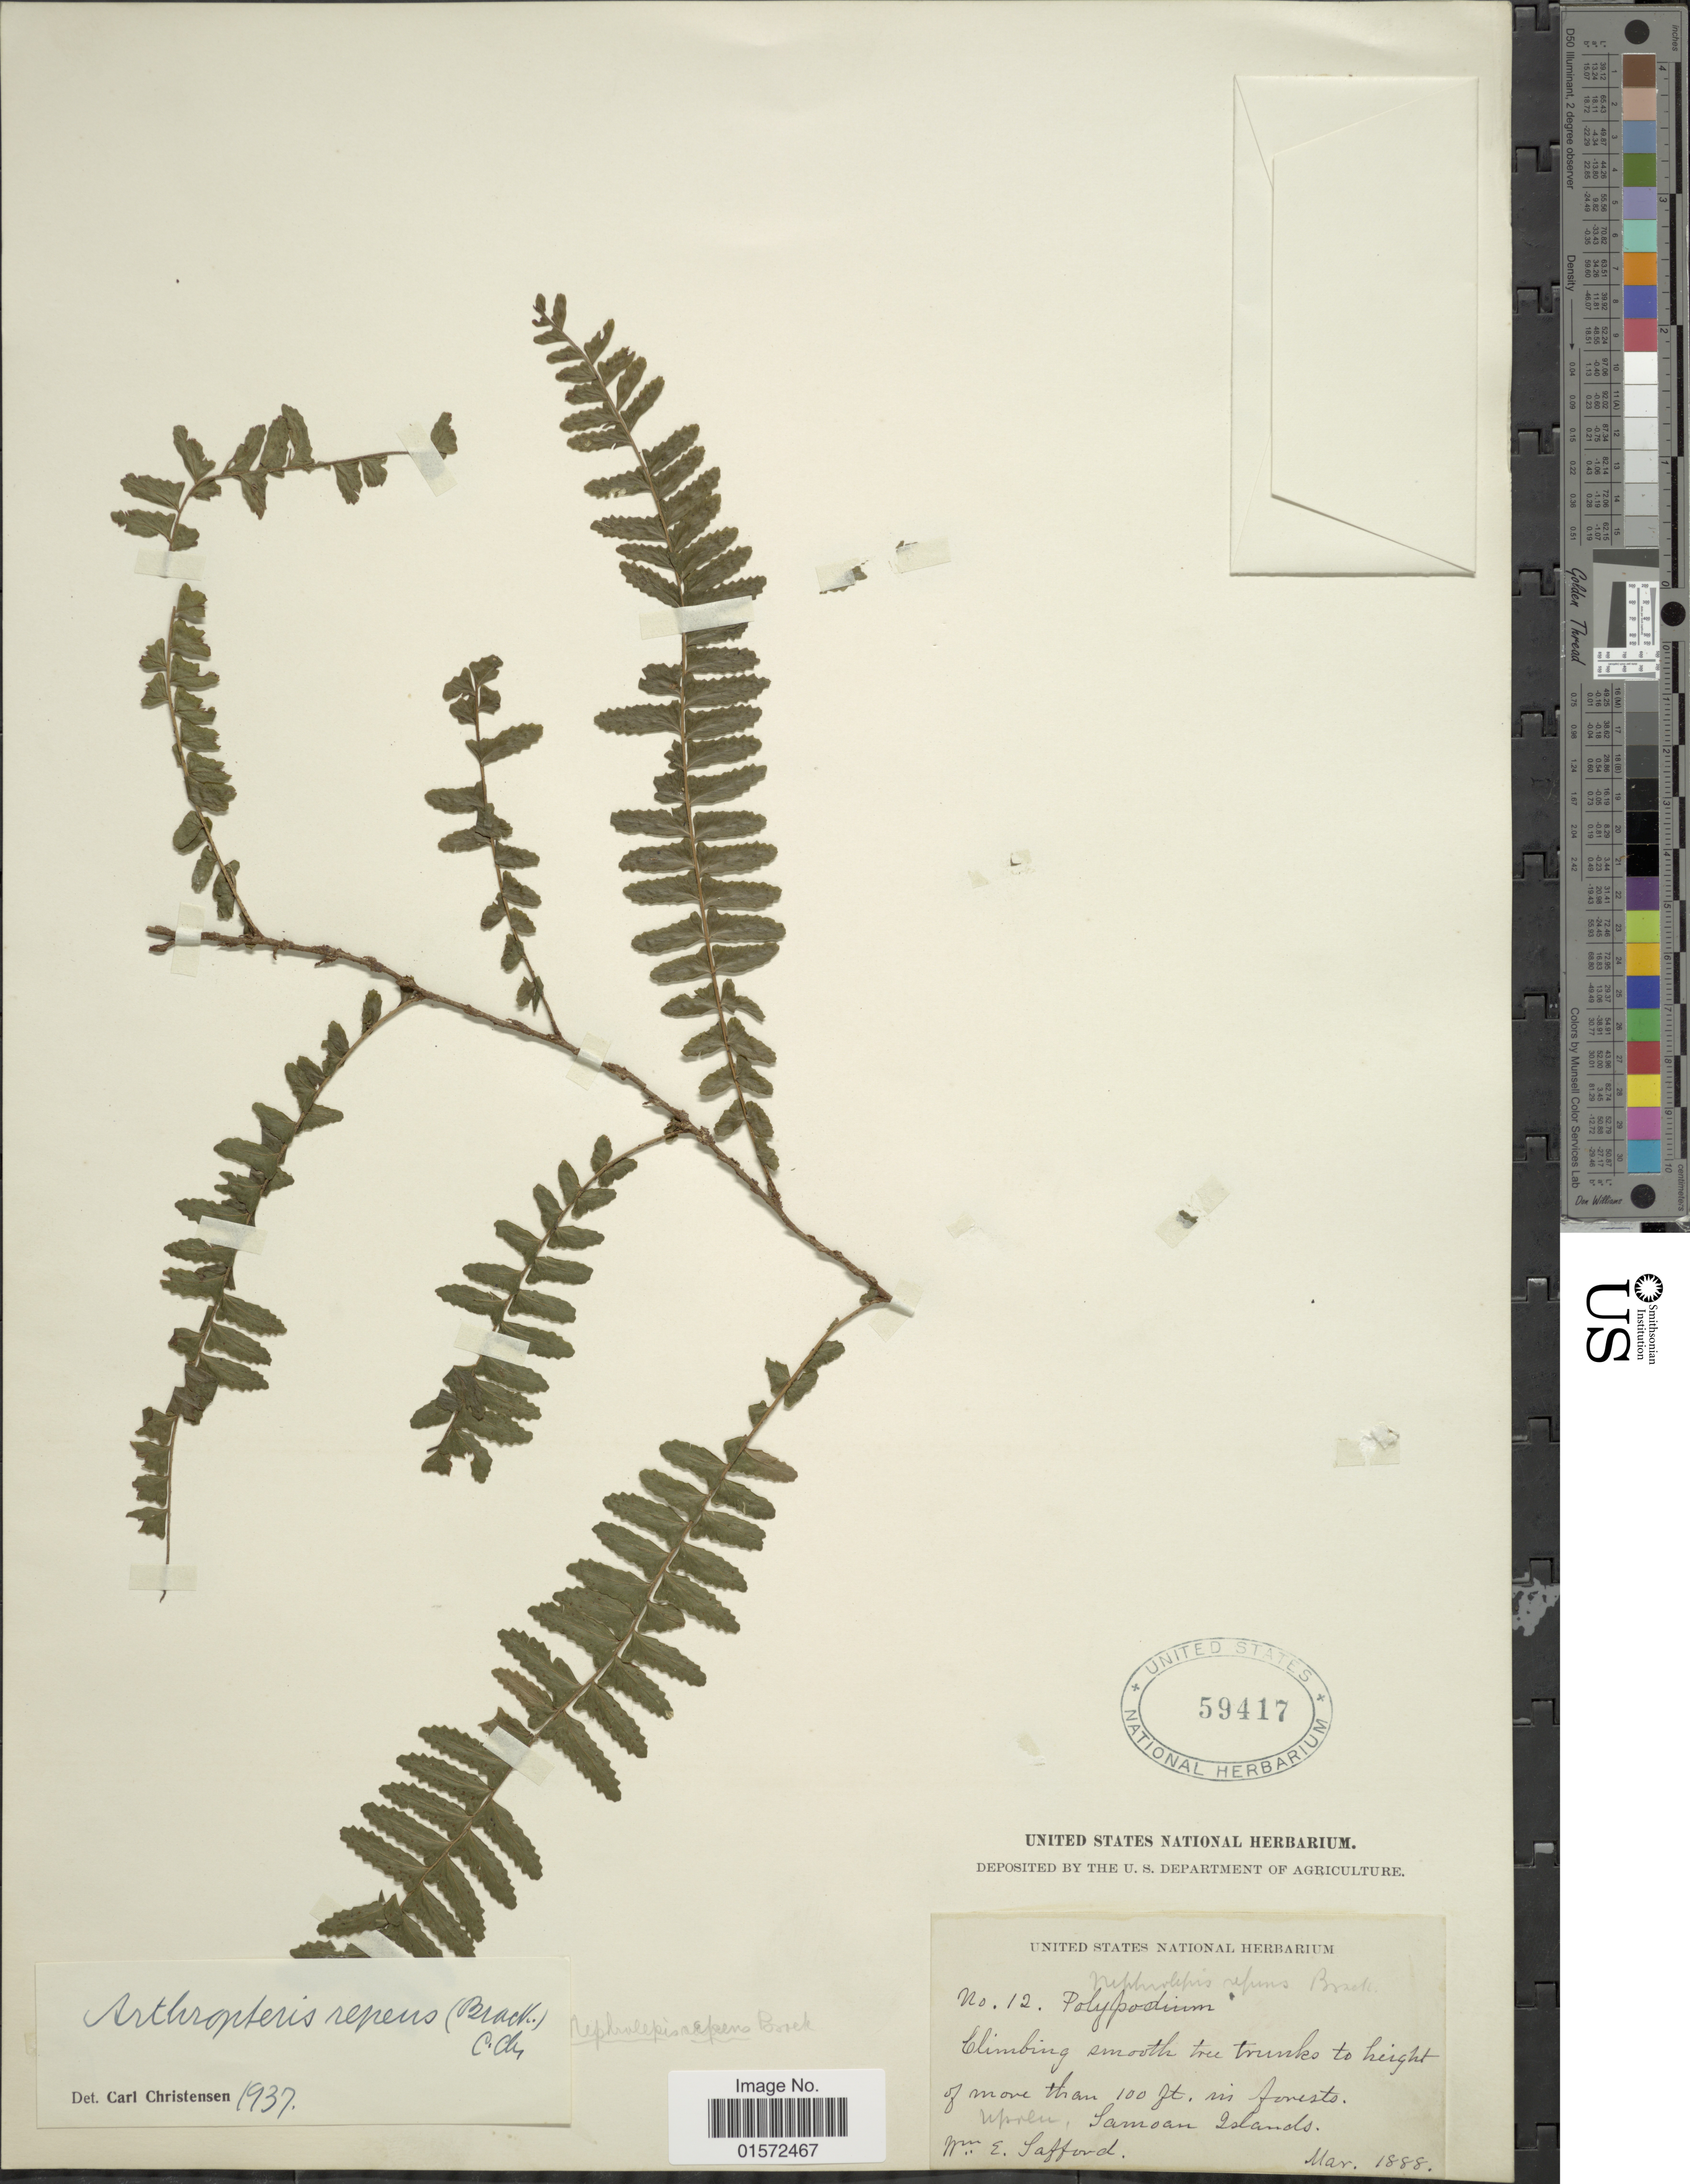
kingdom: Plantae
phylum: Tracheophyta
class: Polypodiopsida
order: Polypodiales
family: Tectariaceae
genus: Arthropteris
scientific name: Arthropteris repens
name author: (Brack.) C. Chr.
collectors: W. E. Safford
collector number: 12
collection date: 1888-03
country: Samoa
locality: In forest Upolu, Samoan islands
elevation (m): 30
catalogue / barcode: US 59417